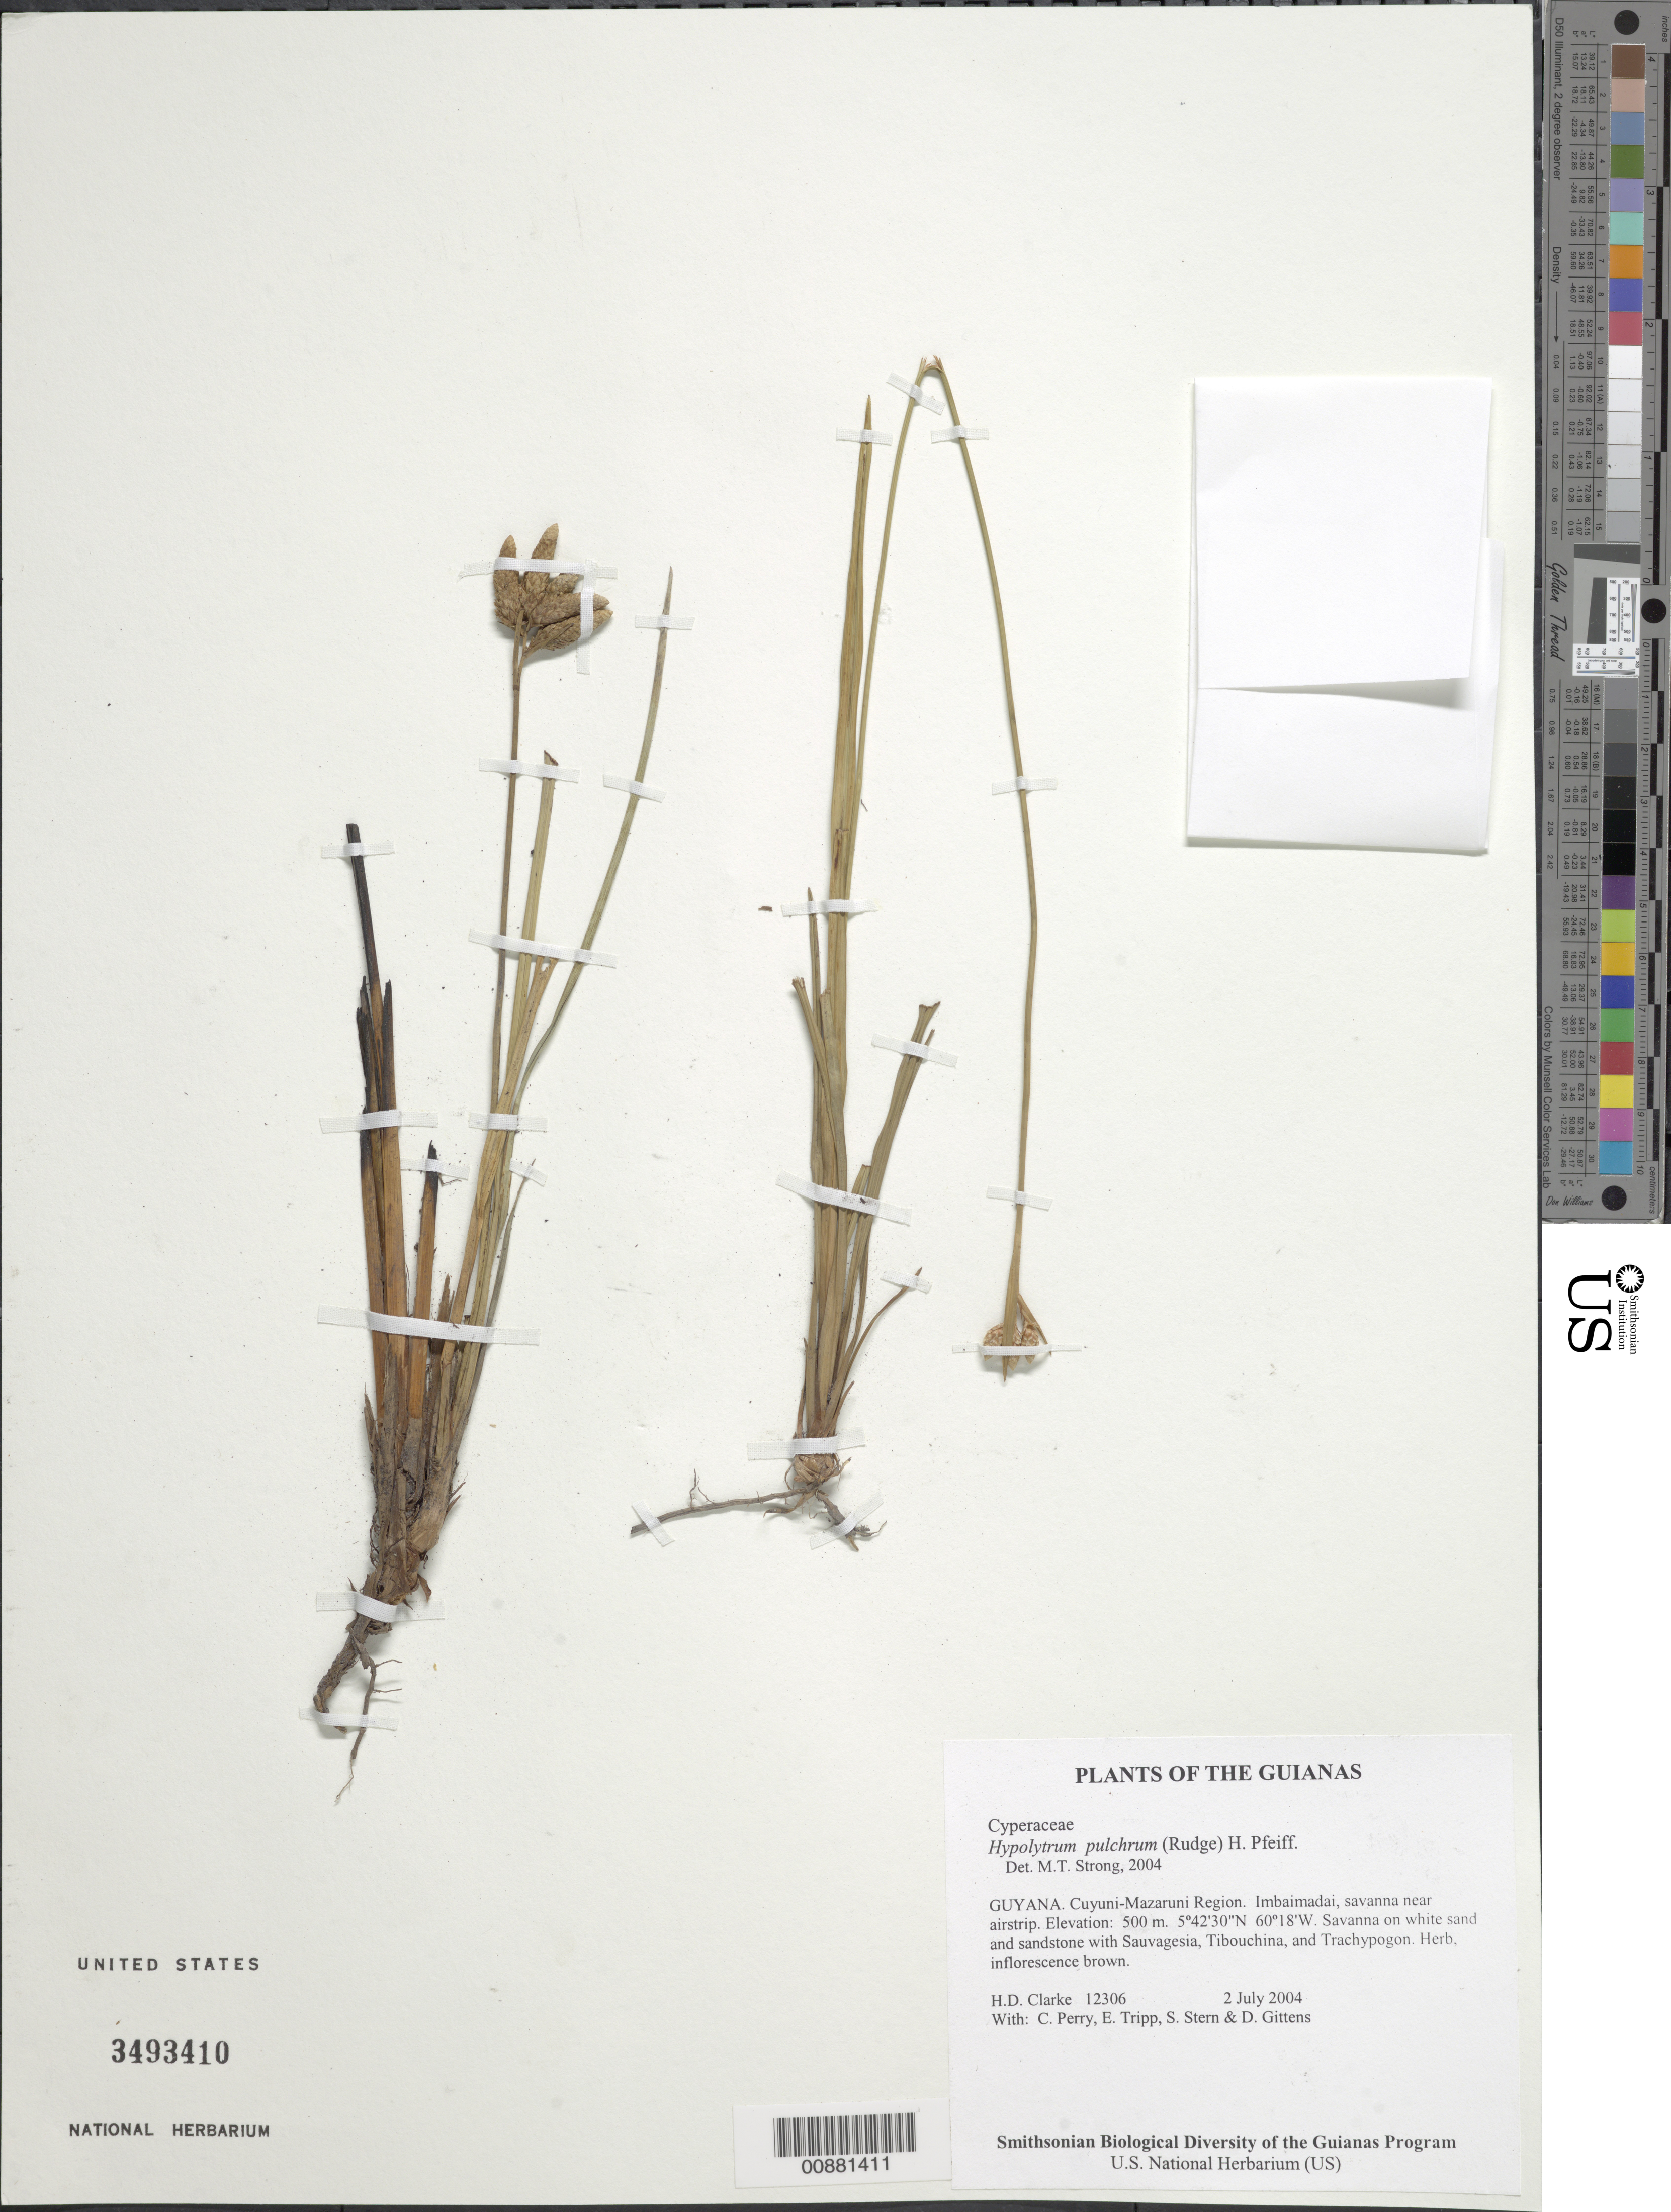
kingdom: Plantae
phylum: Tracheophyta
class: Liliopsida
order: Poales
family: Cyperaceae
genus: Hypolytrum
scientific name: Hypolytrum pulchrum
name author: (Rudge) H. Pfeiff.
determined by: Strong, M. T., (US), Smithsonian Institution - National Museum of Natural History (UNITED STATES)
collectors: H. D. Clarke, C. Perry, E. Tripp, S. R. Stern & D. Gittens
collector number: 12306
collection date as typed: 2 July 2004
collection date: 2004-07-02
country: Guyana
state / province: Cuyuni-Mazaruni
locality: Imbaimadai, savanna near airstrip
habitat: Savanna on white sand and sandstone with Sauvagesia, Tibouchina, and Trachypogon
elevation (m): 500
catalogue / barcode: US 3493410